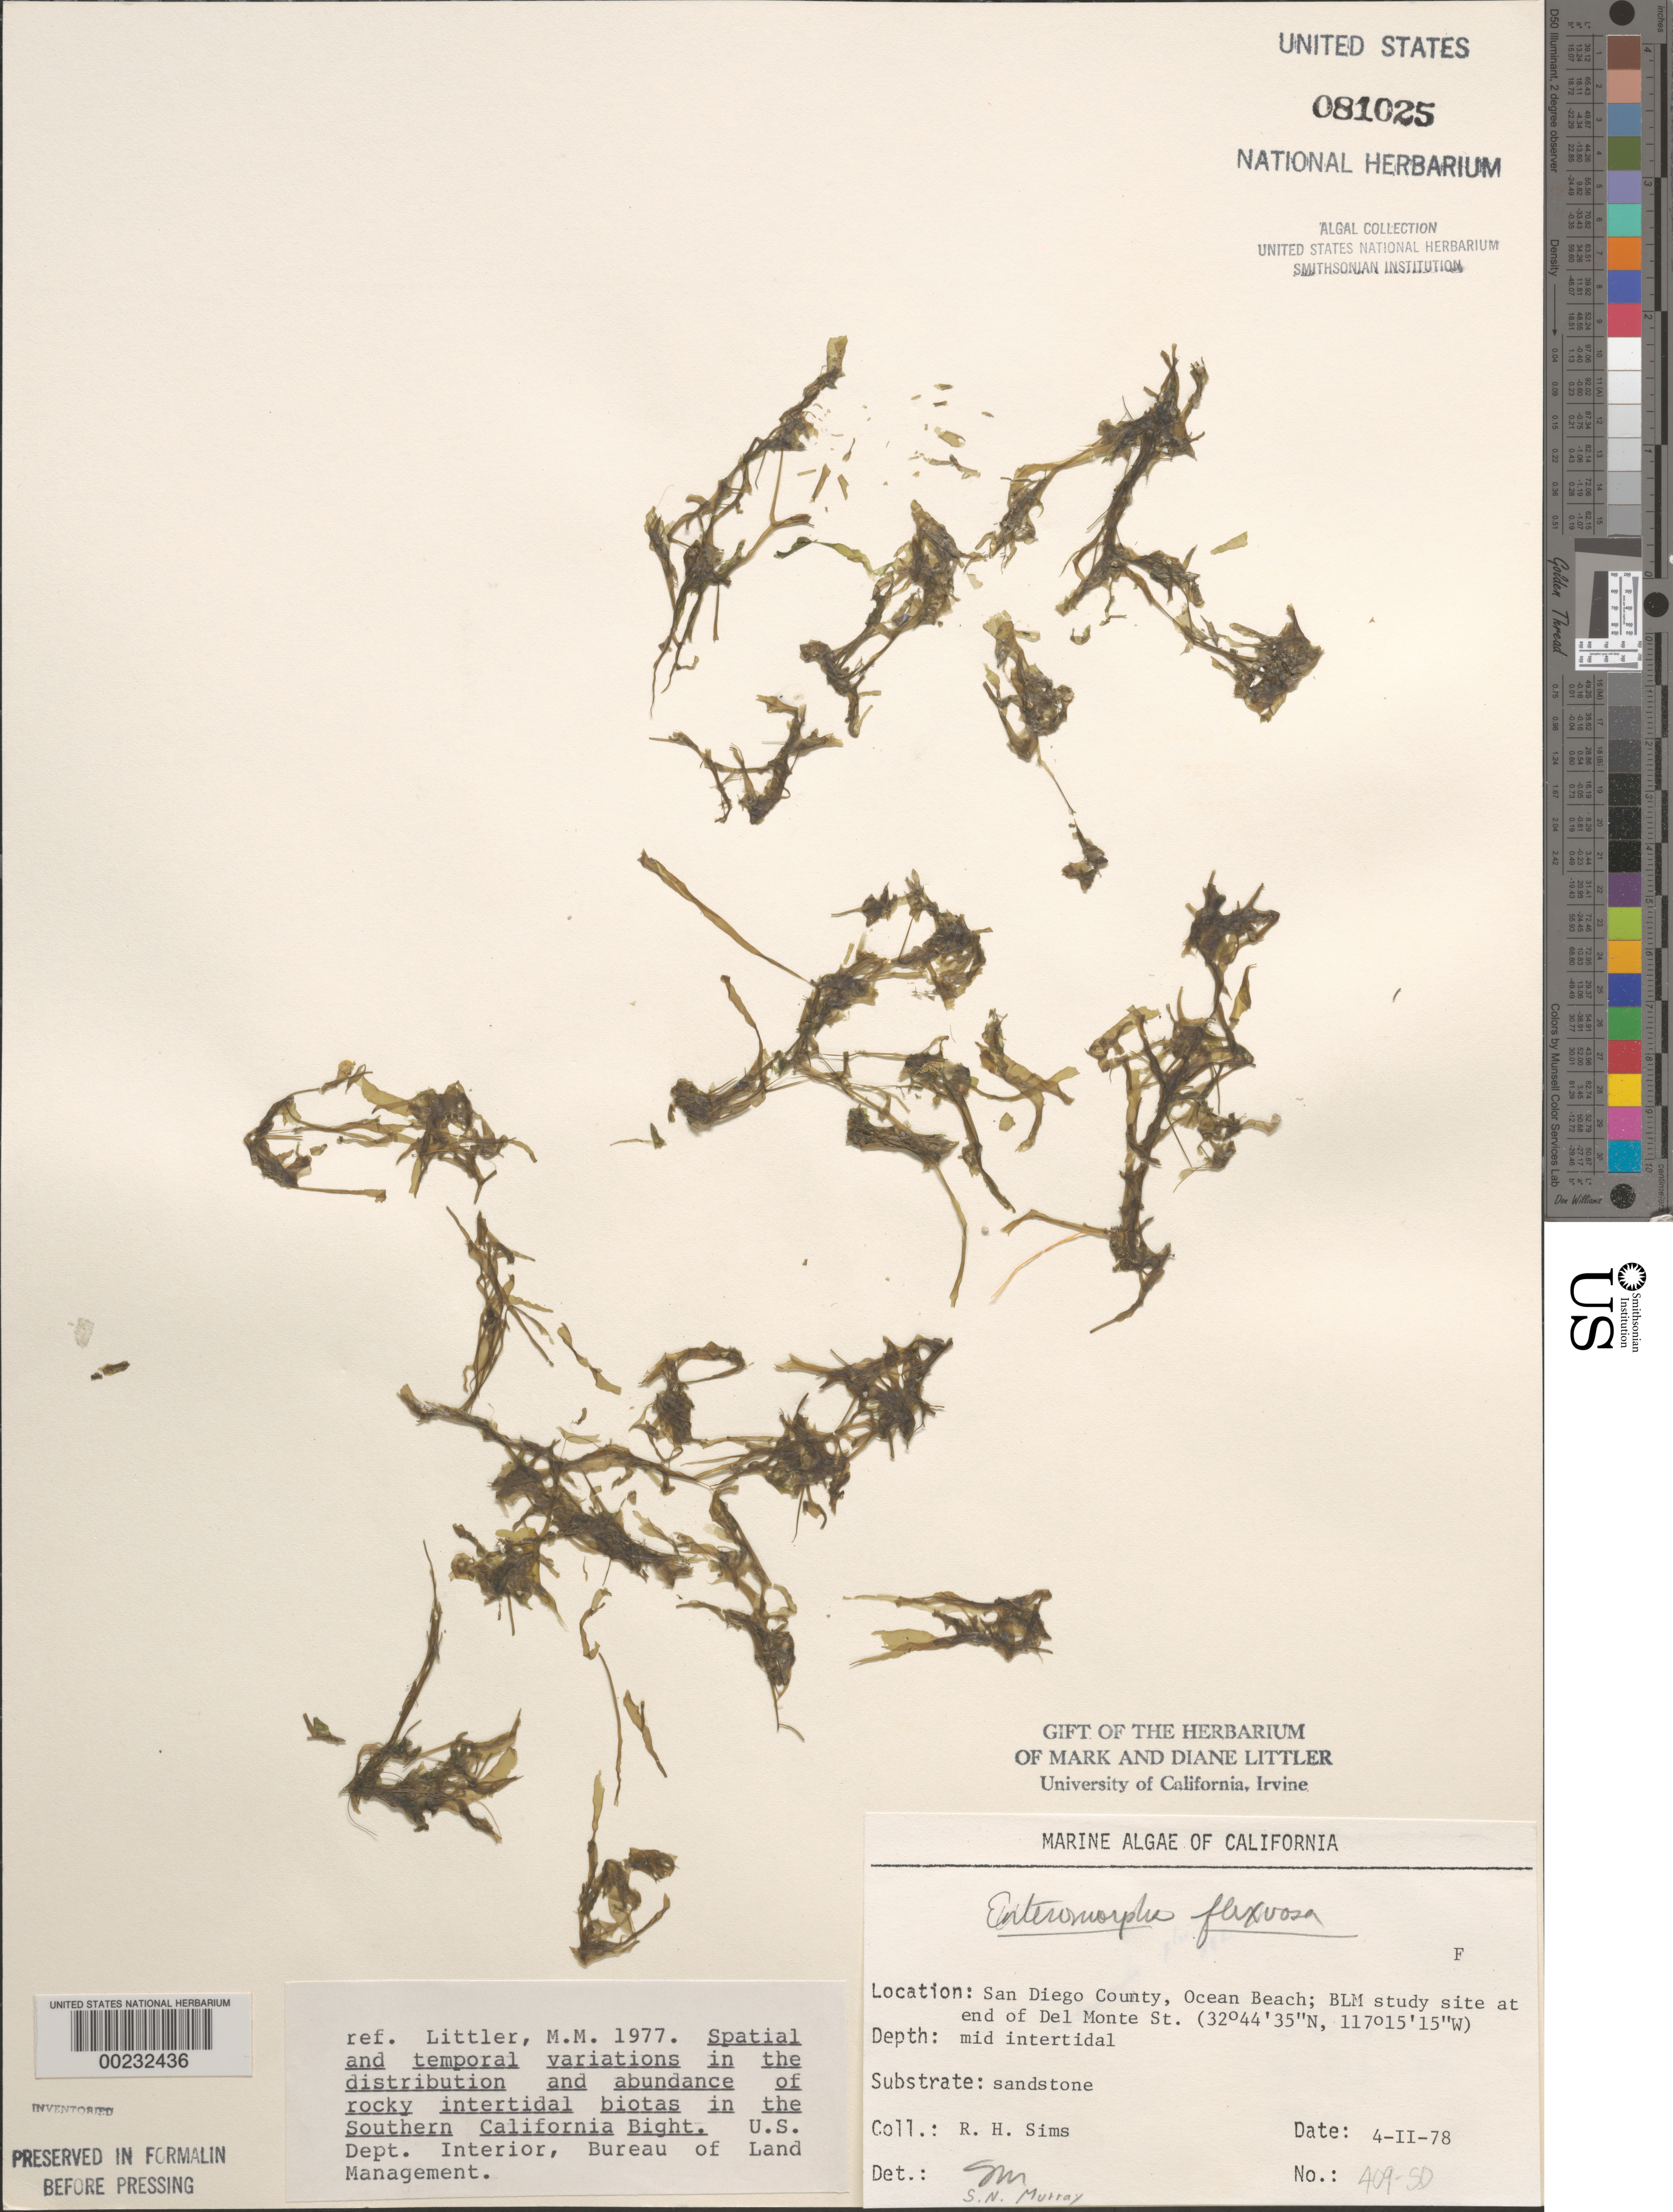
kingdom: Plantae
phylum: Chlorophyta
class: Ulvophyceae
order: Ulvales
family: Ulvaceae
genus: Ulva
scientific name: Ulva flexuosa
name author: Wulfen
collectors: R. H. Sims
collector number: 409-sd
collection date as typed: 04 Feb 1978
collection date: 1978-02-04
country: United States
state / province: California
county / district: San Diego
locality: End of Del Monte Street, Ocean Beach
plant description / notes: BLM-SOCALBIGHT Rocky Intertidal Survey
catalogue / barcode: US 81025